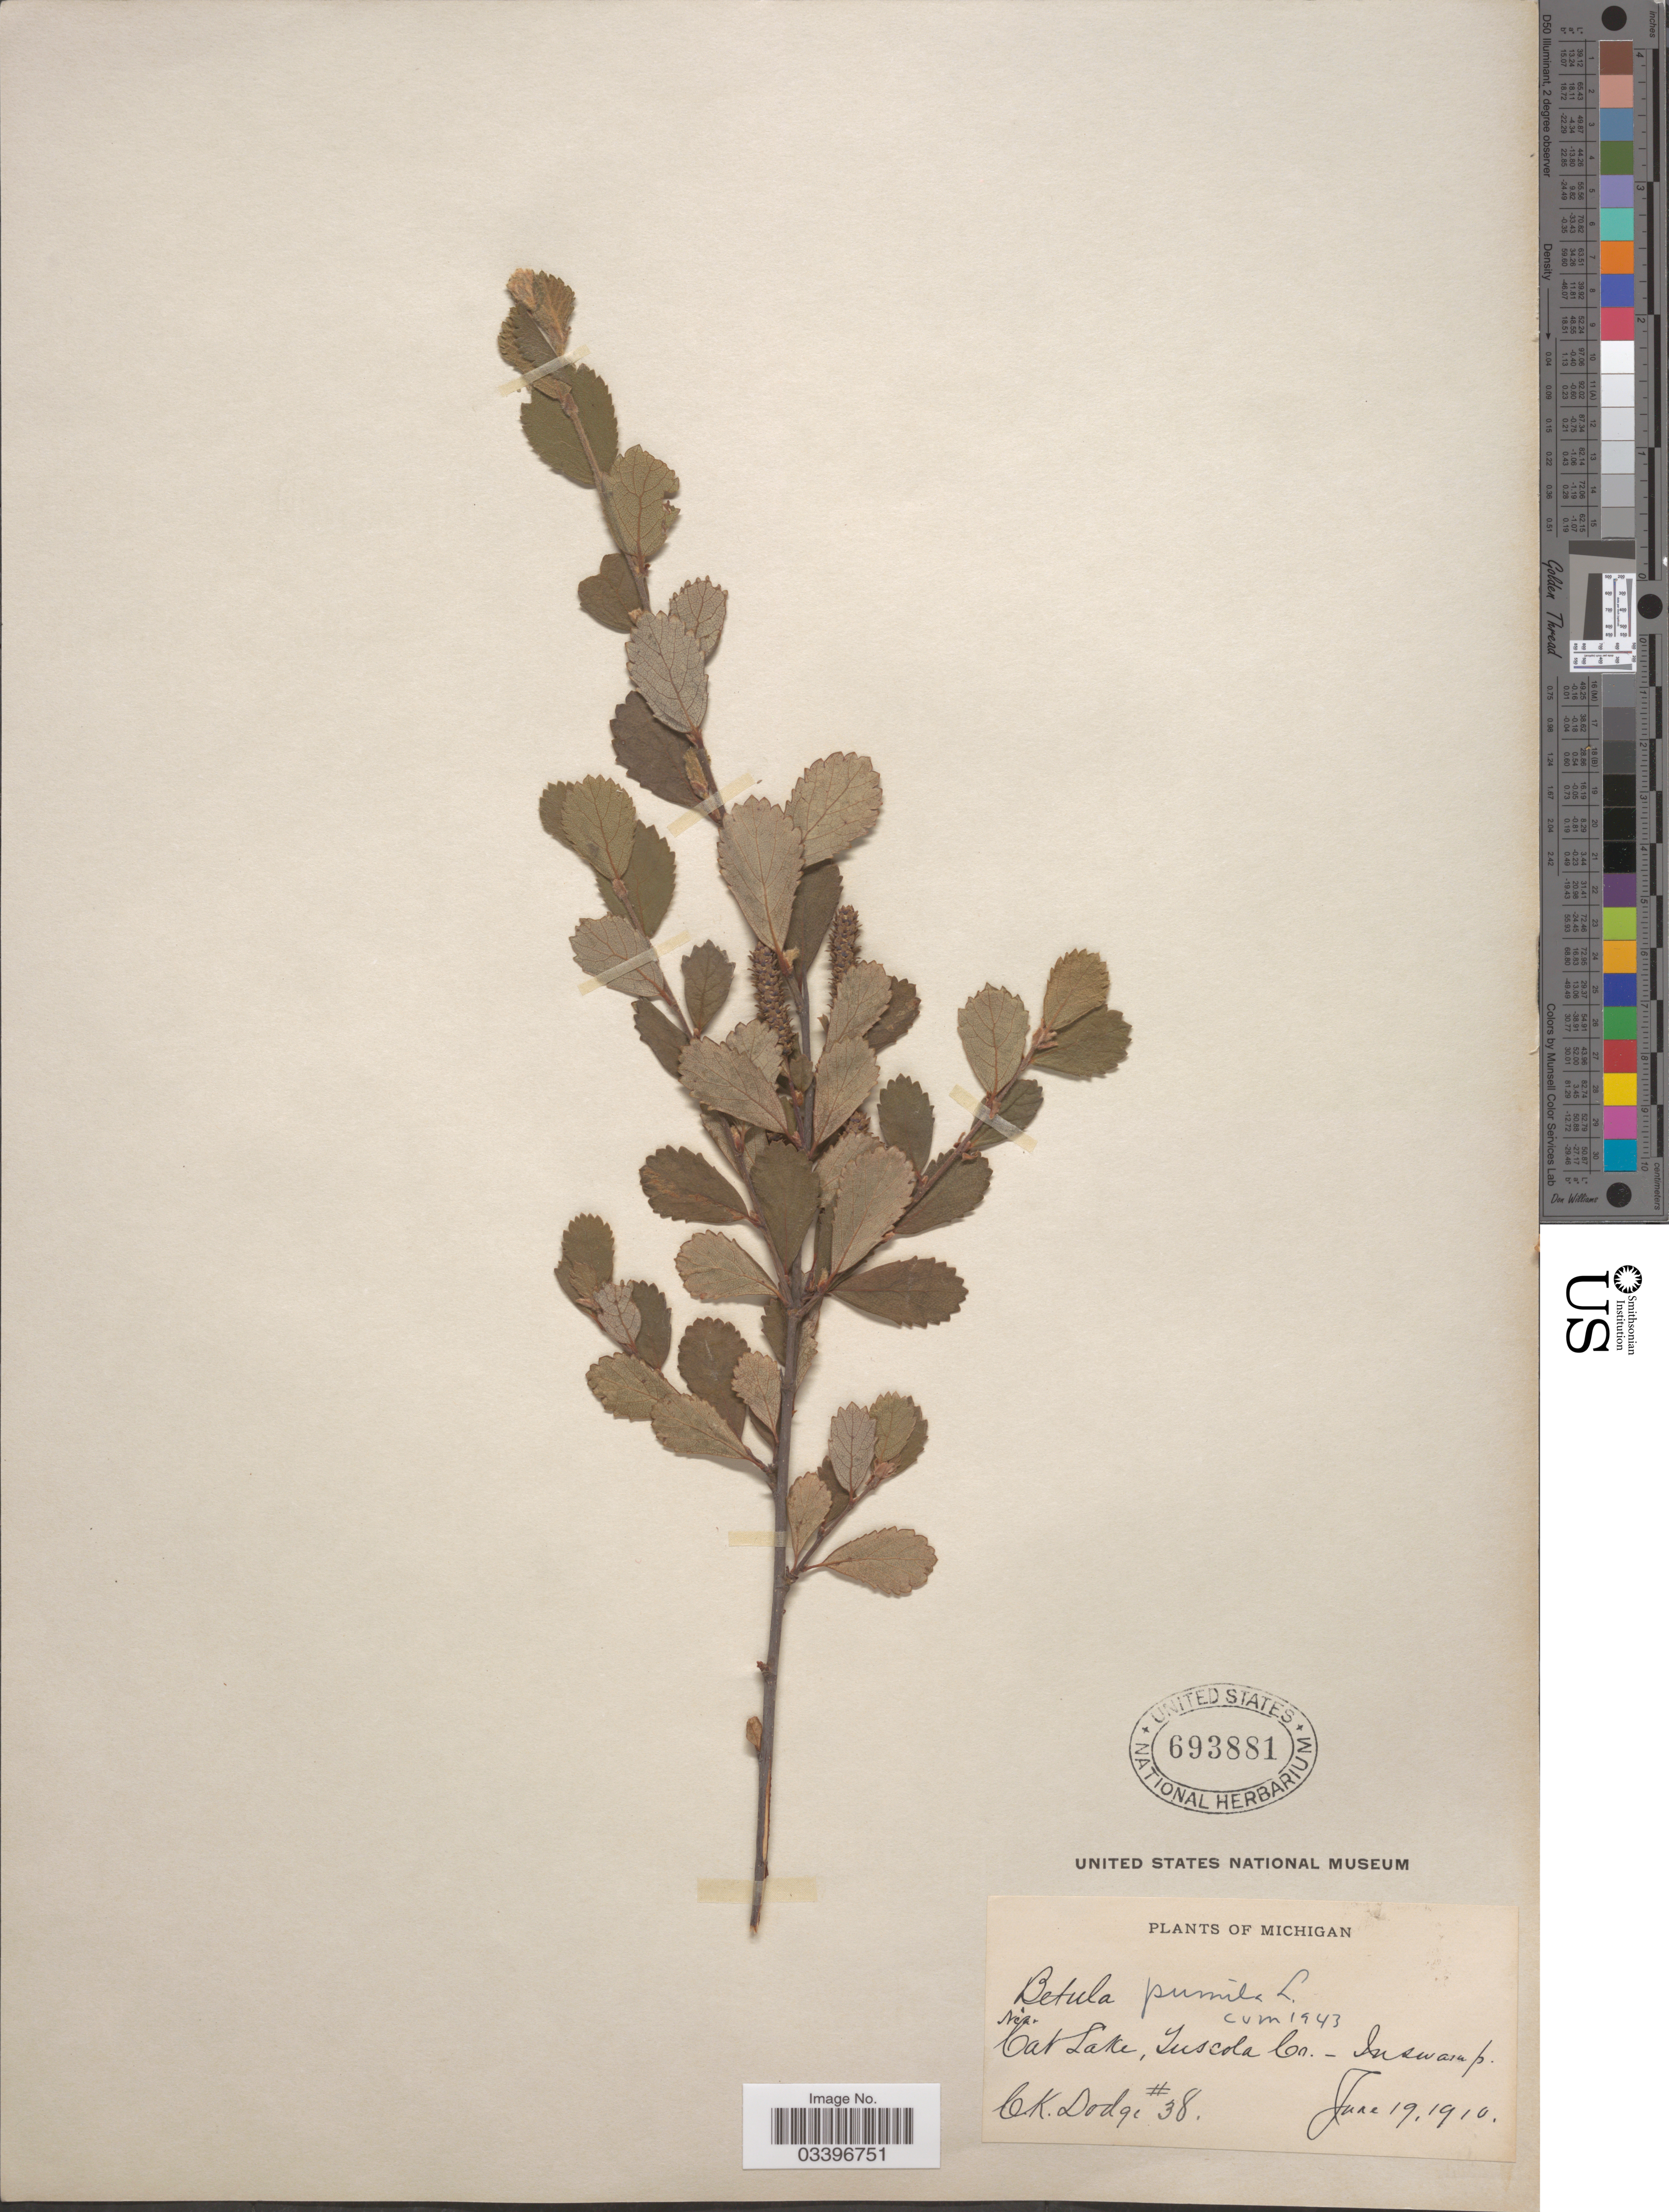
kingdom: Plantae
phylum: Tracheophyta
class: Magnoliopsida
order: Fagales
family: Betulaceae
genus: Betula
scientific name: Betula pumila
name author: L.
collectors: C. Dodge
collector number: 38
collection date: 1910-06-19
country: United States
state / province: Michigan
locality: Near Cat Lake, Tuscola Co - In swamp.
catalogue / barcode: US 693881